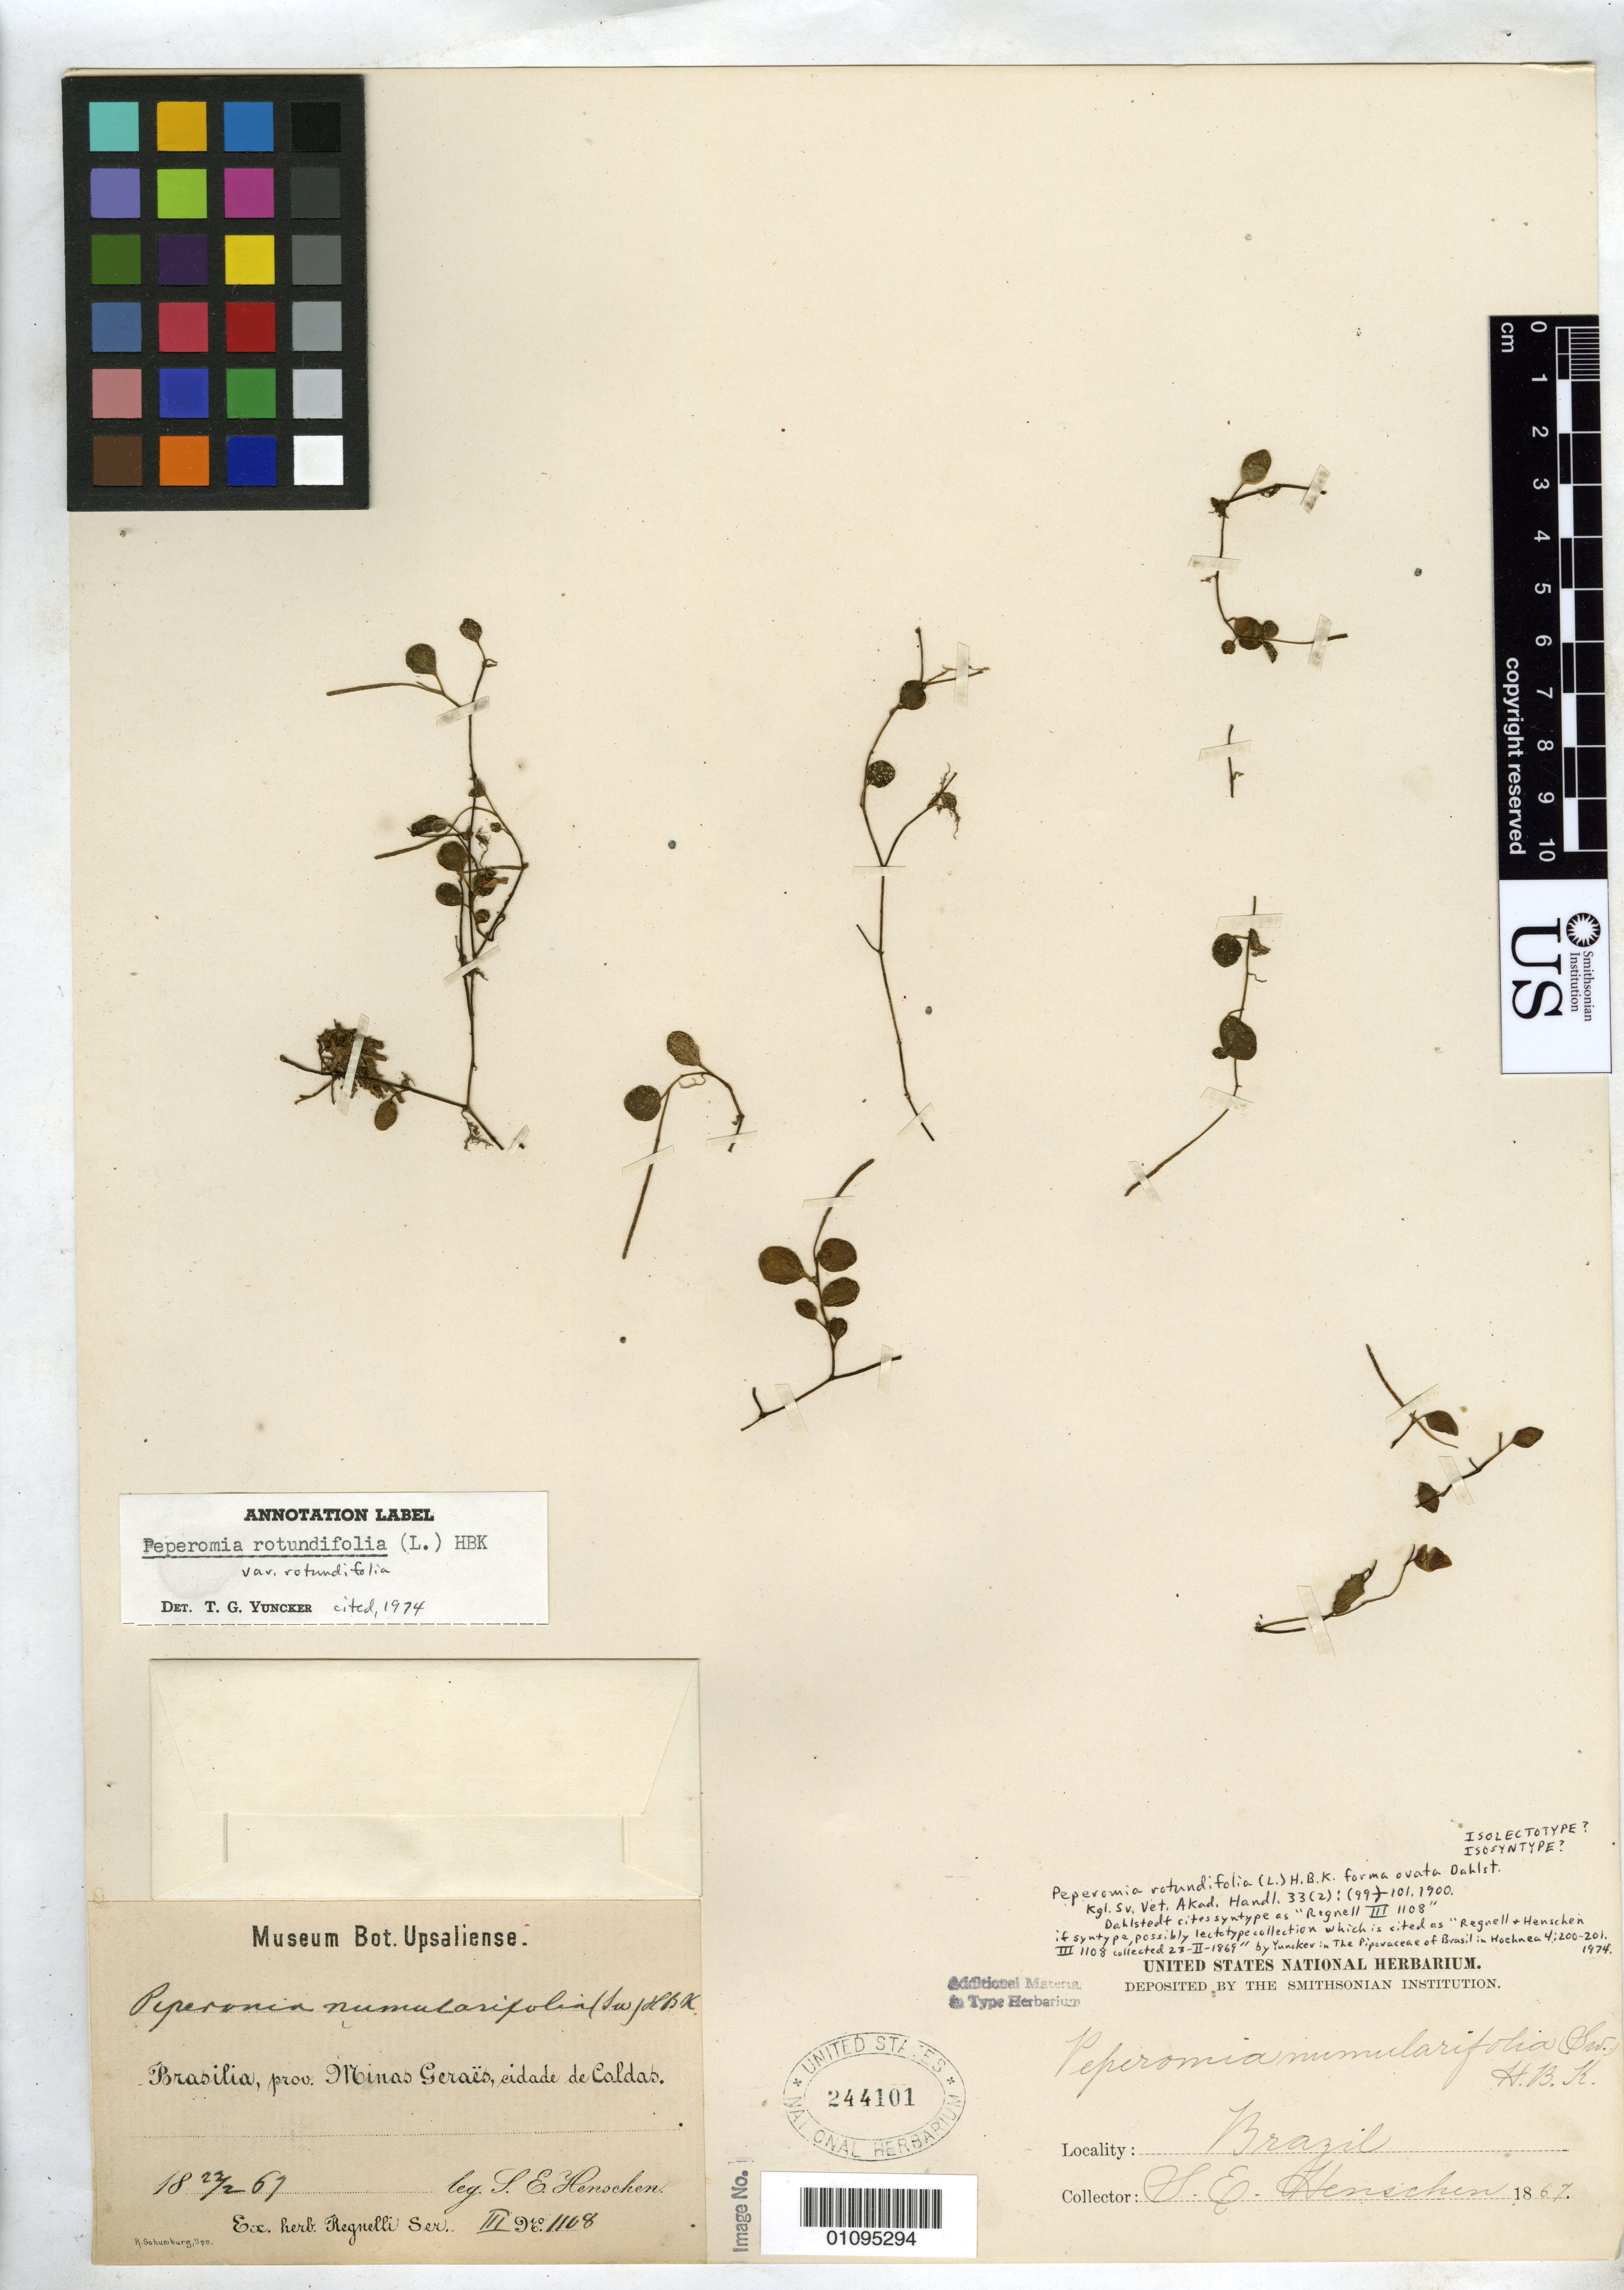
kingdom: Plantae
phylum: Tracheophyta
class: Magnoliopsida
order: Piperales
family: Piperaceae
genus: Peperomia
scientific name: Peperomia rotundifolia f. ovata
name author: Dahlst.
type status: Isolectotype; Isosyntype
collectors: S. E. Henschen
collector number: Herb. Regnell III 1108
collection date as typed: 23 Feb 1861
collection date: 1861-02-23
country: Brazil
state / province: Minas Gerais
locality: Caldas.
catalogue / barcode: US 244101